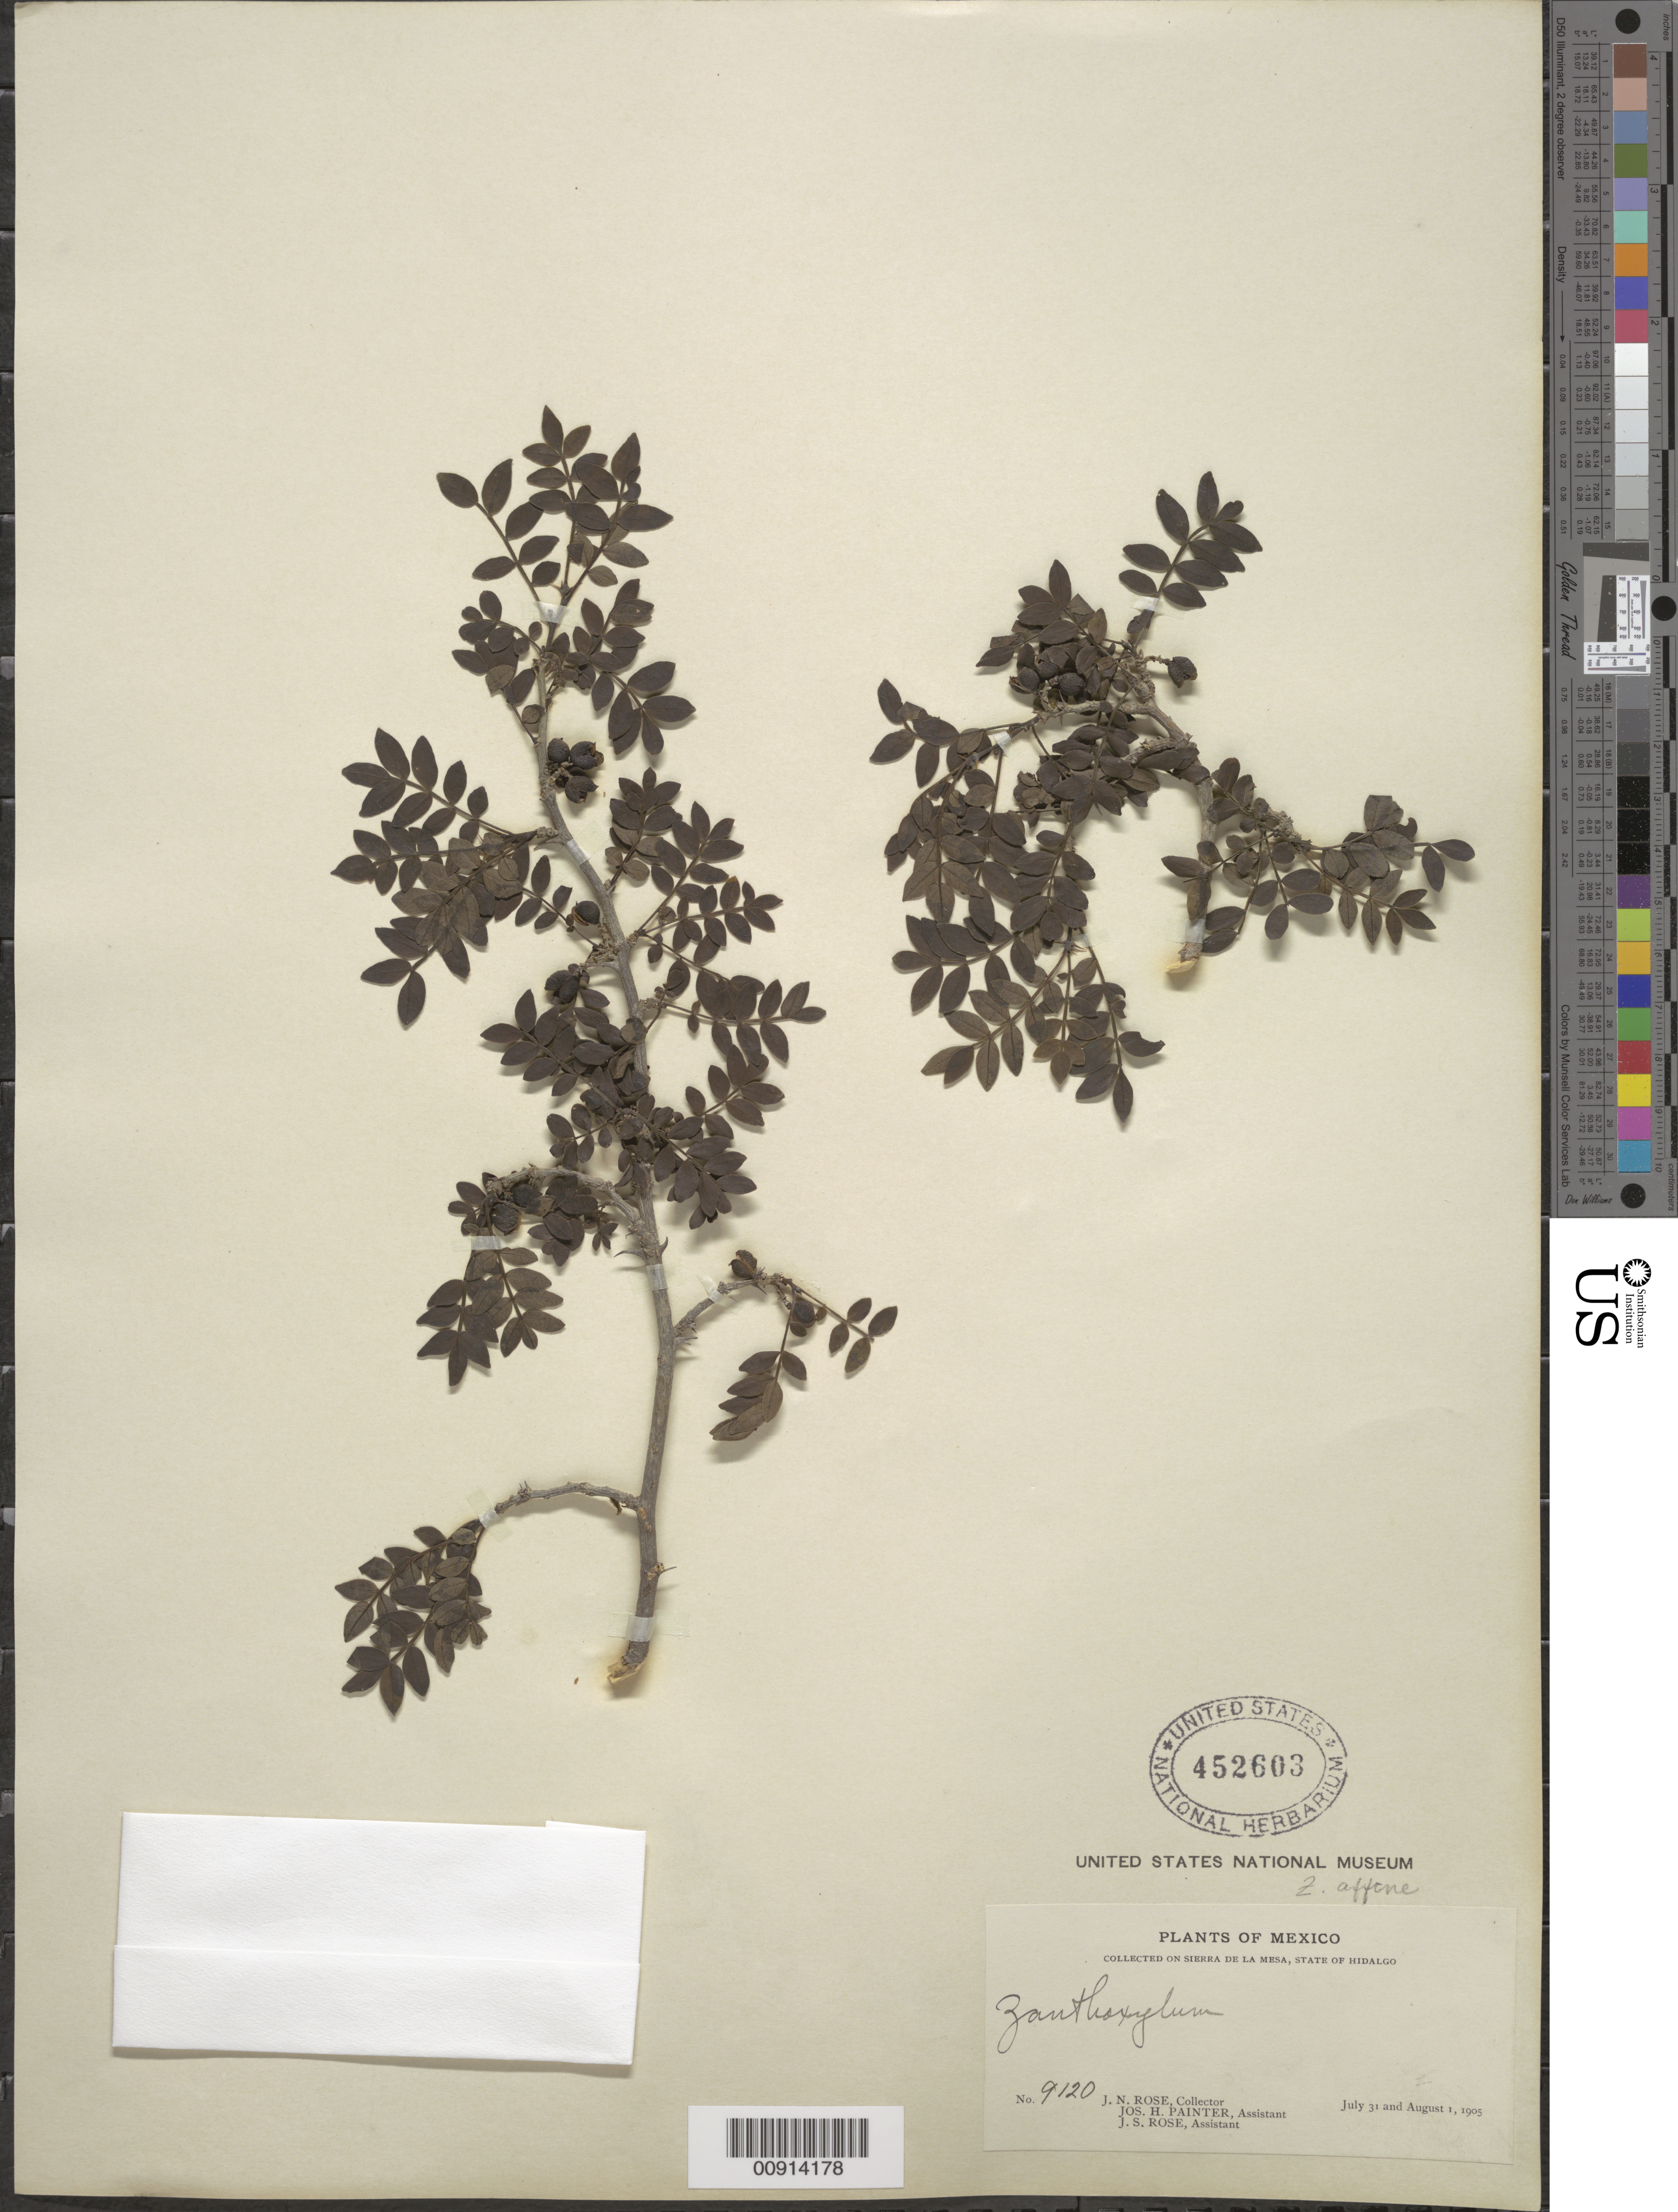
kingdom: Plantae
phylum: Tracheophyta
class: Magnoliopsida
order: Sapindales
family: Rutaceae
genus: Zanthoxylum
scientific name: Zanthoxylum affine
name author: Kunth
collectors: J. N. Rose, J. H. Painter & J. S. Rose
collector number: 9120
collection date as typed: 31 Jul 1905 to 01 Aug 1905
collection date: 1905-07-31/1905-08-01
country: Mexico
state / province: Hidalgo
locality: Sierra de la Mesa, State of Hidalgo.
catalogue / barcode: US 452603